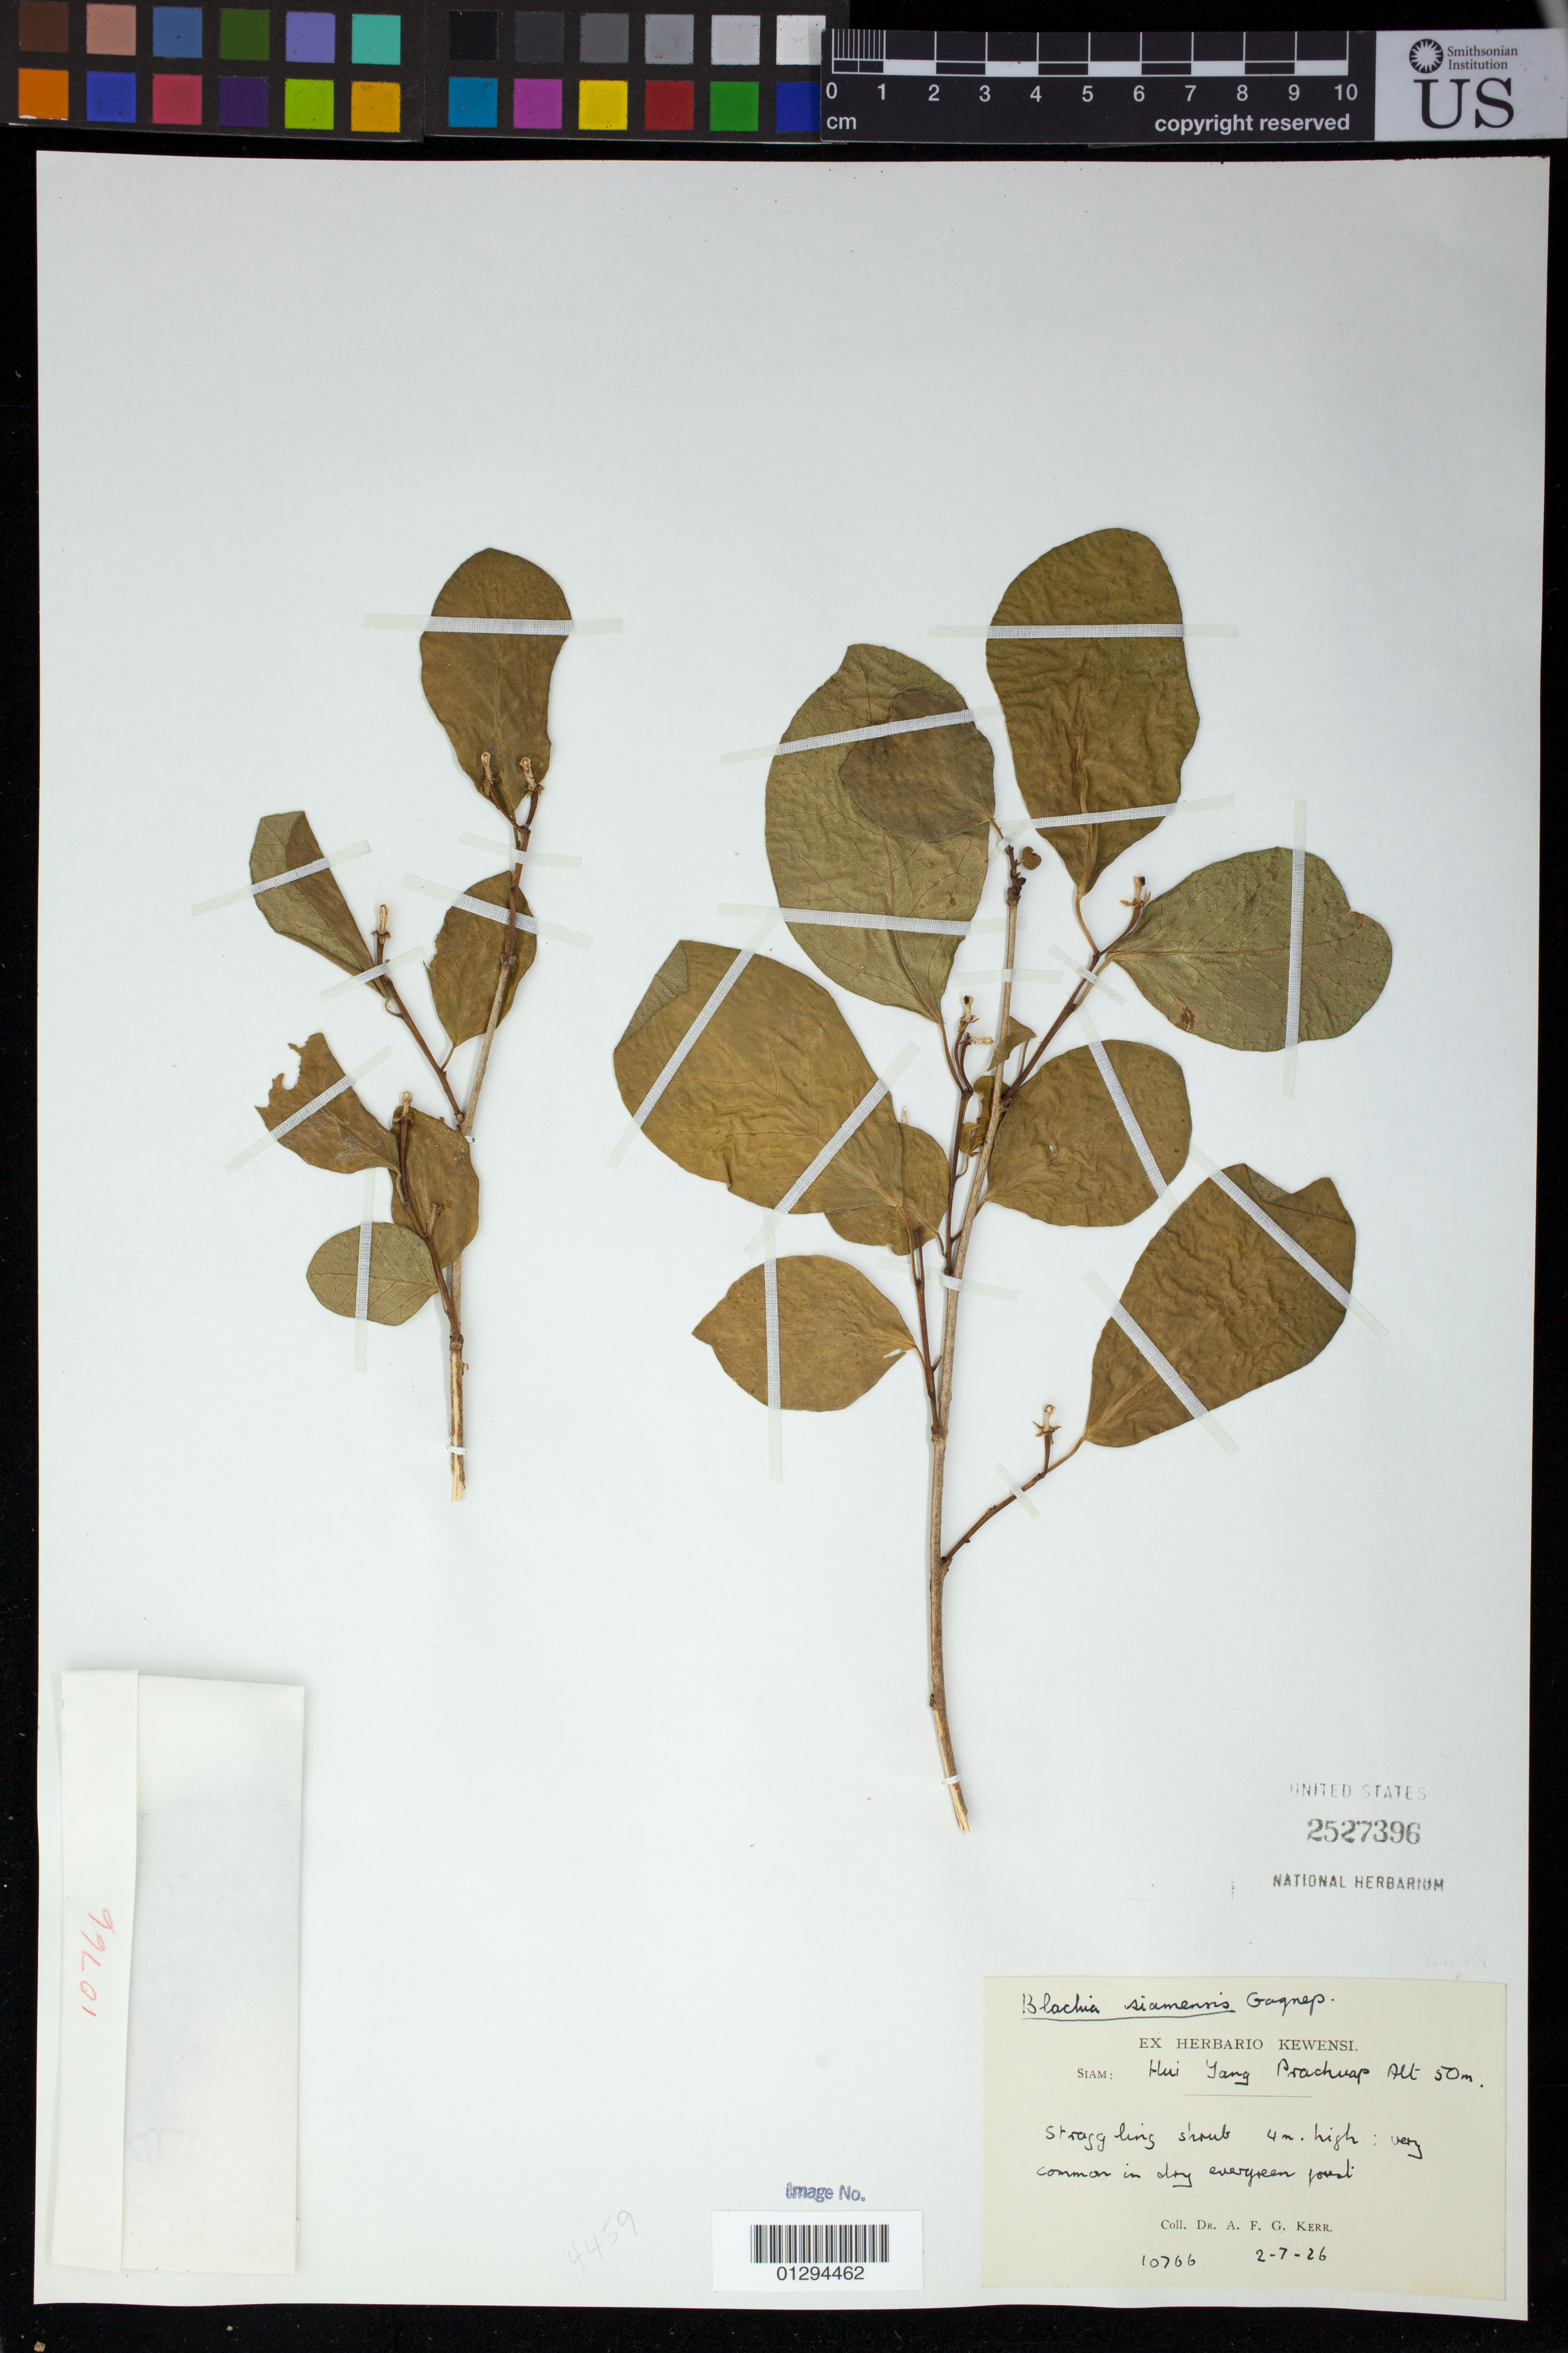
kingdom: Plantae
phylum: Tracheophyta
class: Magnoliopsida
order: Malpighiales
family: Euphorbiaceae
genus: Blachia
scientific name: Blachia siamensis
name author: Gagnep.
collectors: A. F. G. Kerr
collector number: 10766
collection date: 1926-07-02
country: Thailand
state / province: Prachuap Khiri Khan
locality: Hui Yang Prachuap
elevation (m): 50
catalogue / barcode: US 2527396